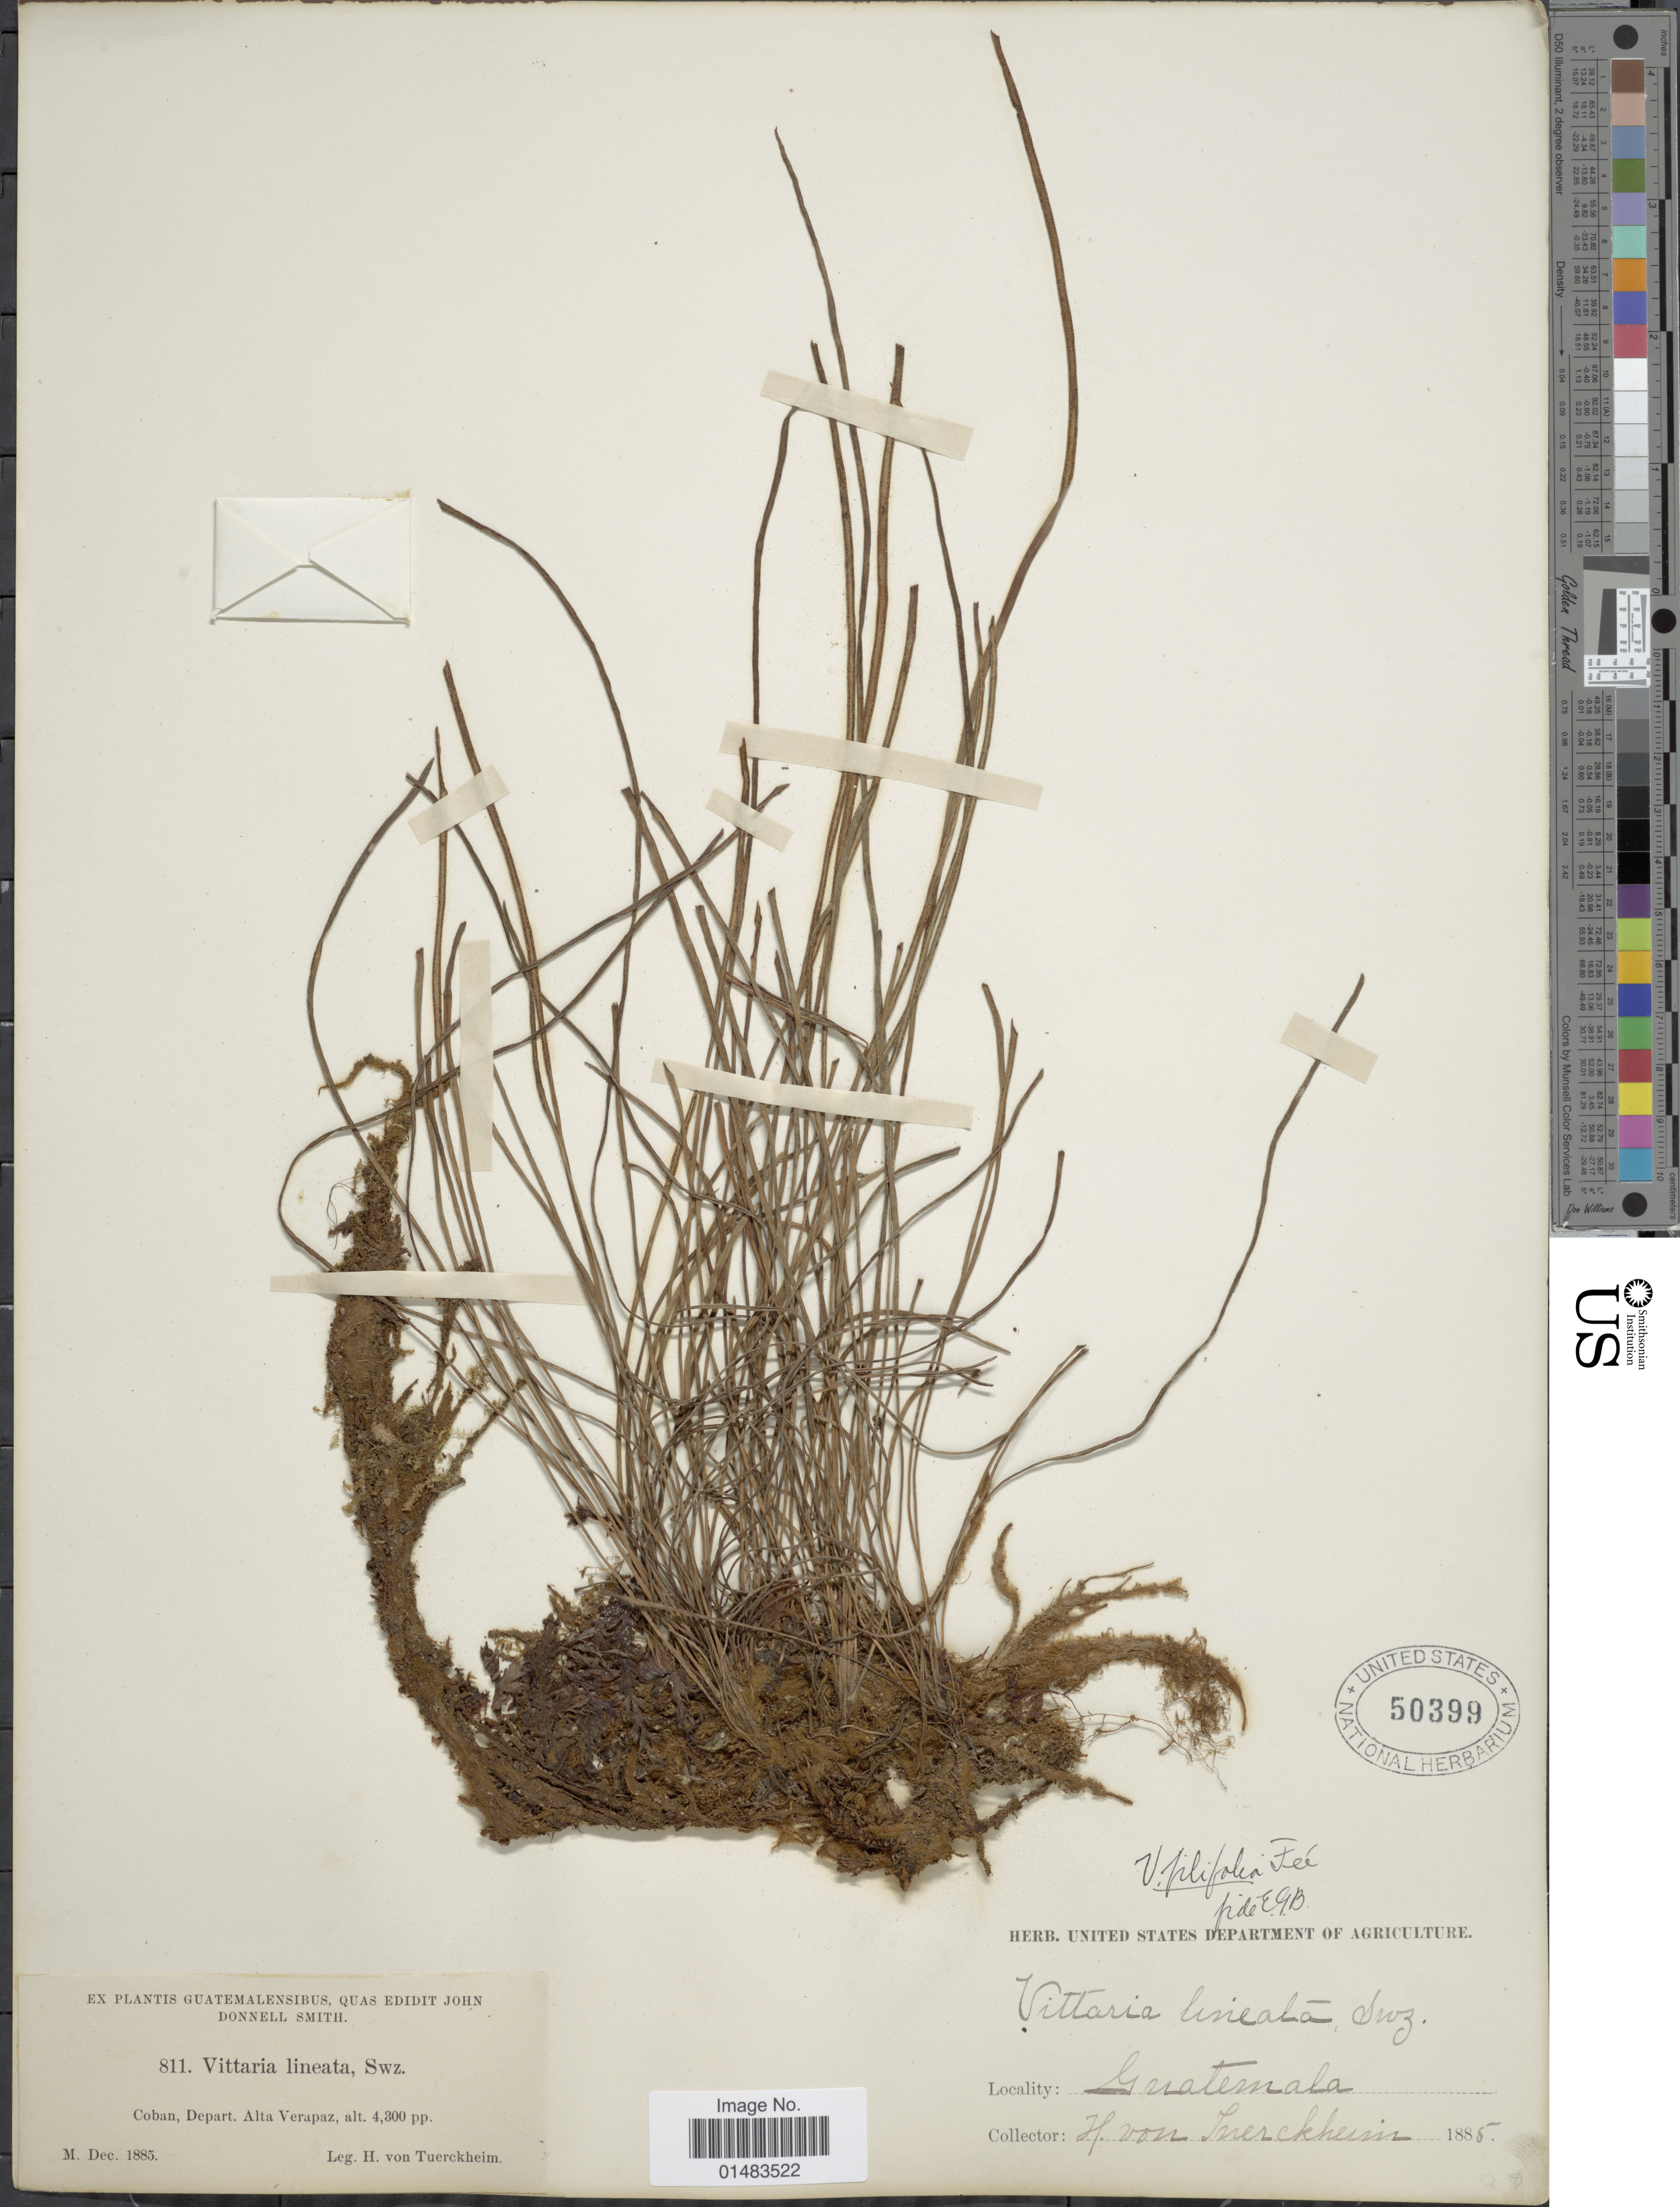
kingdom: Plantae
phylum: Tracheophyta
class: Polypodiopsida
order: Polypodiales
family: Pteridaceae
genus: Vittaria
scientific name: Vittaria graminifolia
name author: Kaulf.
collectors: H. von Türckheim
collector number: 811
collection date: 1885-12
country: Guatemala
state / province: Alta Verapaz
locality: Coban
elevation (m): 1311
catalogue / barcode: US 50399